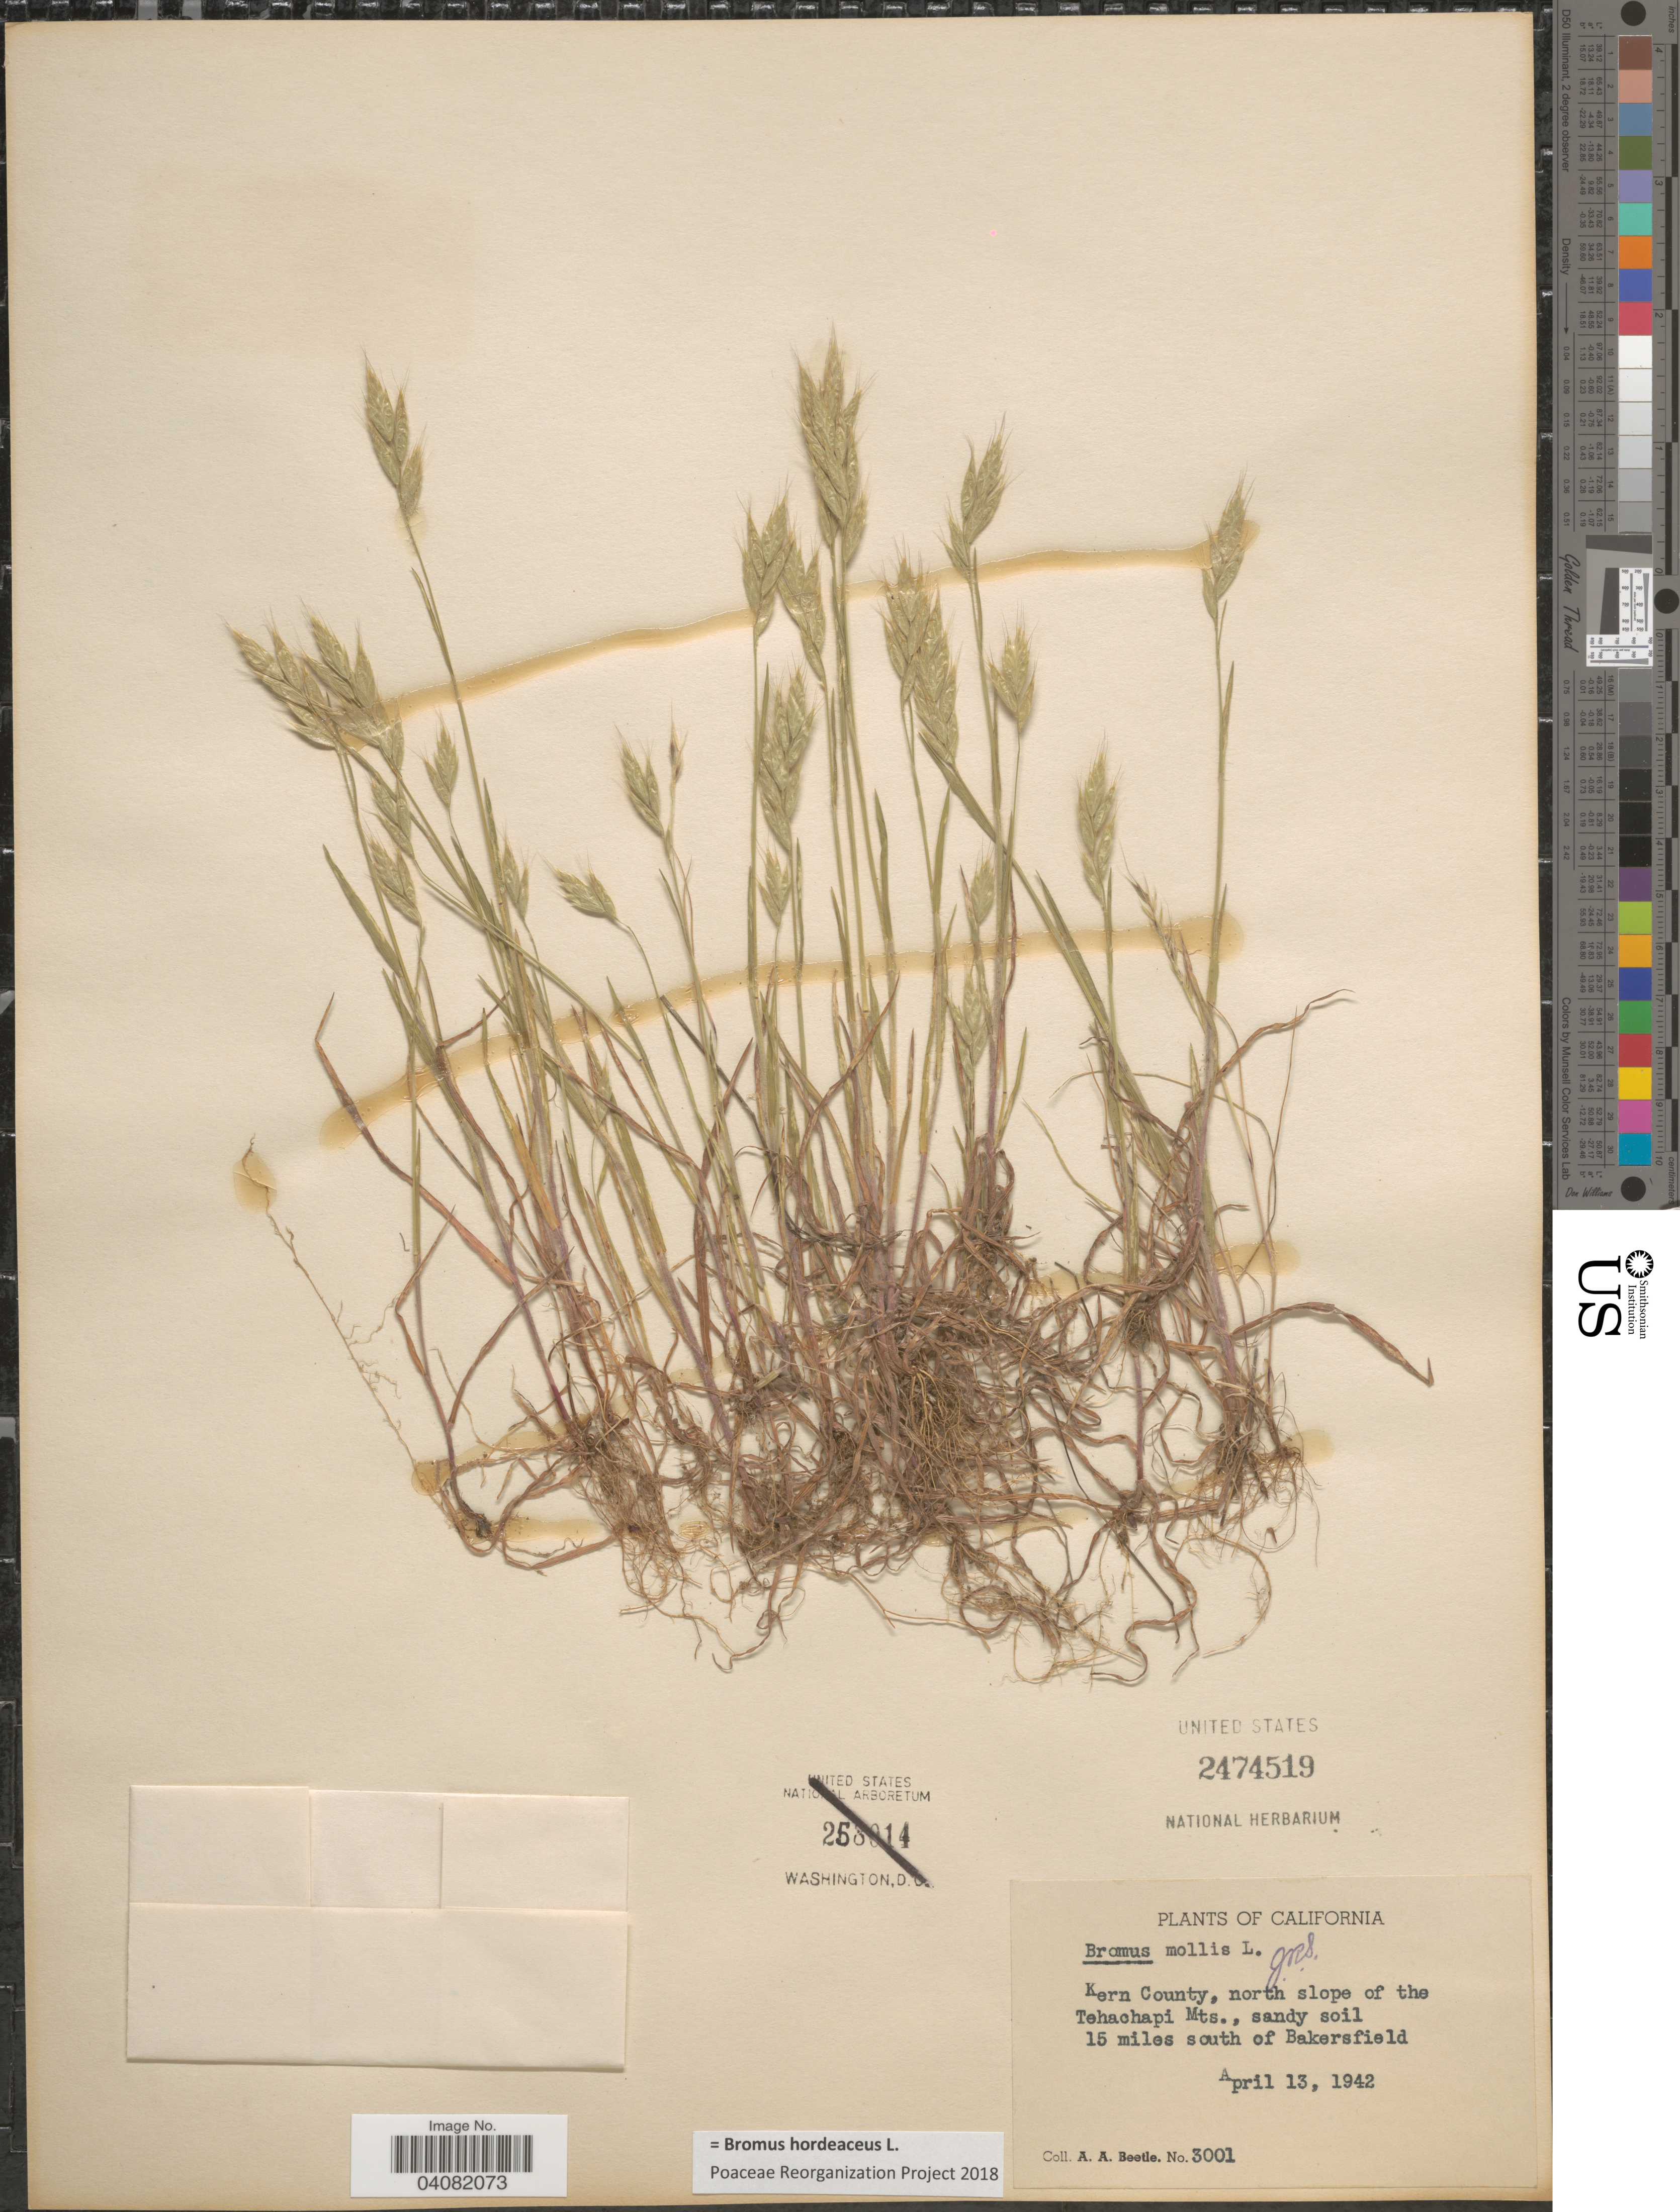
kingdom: Plantae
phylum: Tracheophyta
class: Liliopsida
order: Poales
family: Poaceae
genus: Bromus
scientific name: Bromus hordeaceus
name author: L.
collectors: A. A. Beetle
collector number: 3001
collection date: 1942-04-13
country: United States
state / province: California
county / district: Kern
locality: Kern County, north slope of the Tehachapi Mts., sandy soil 15 miles south of Bakersfield.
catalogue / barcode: US 2474519